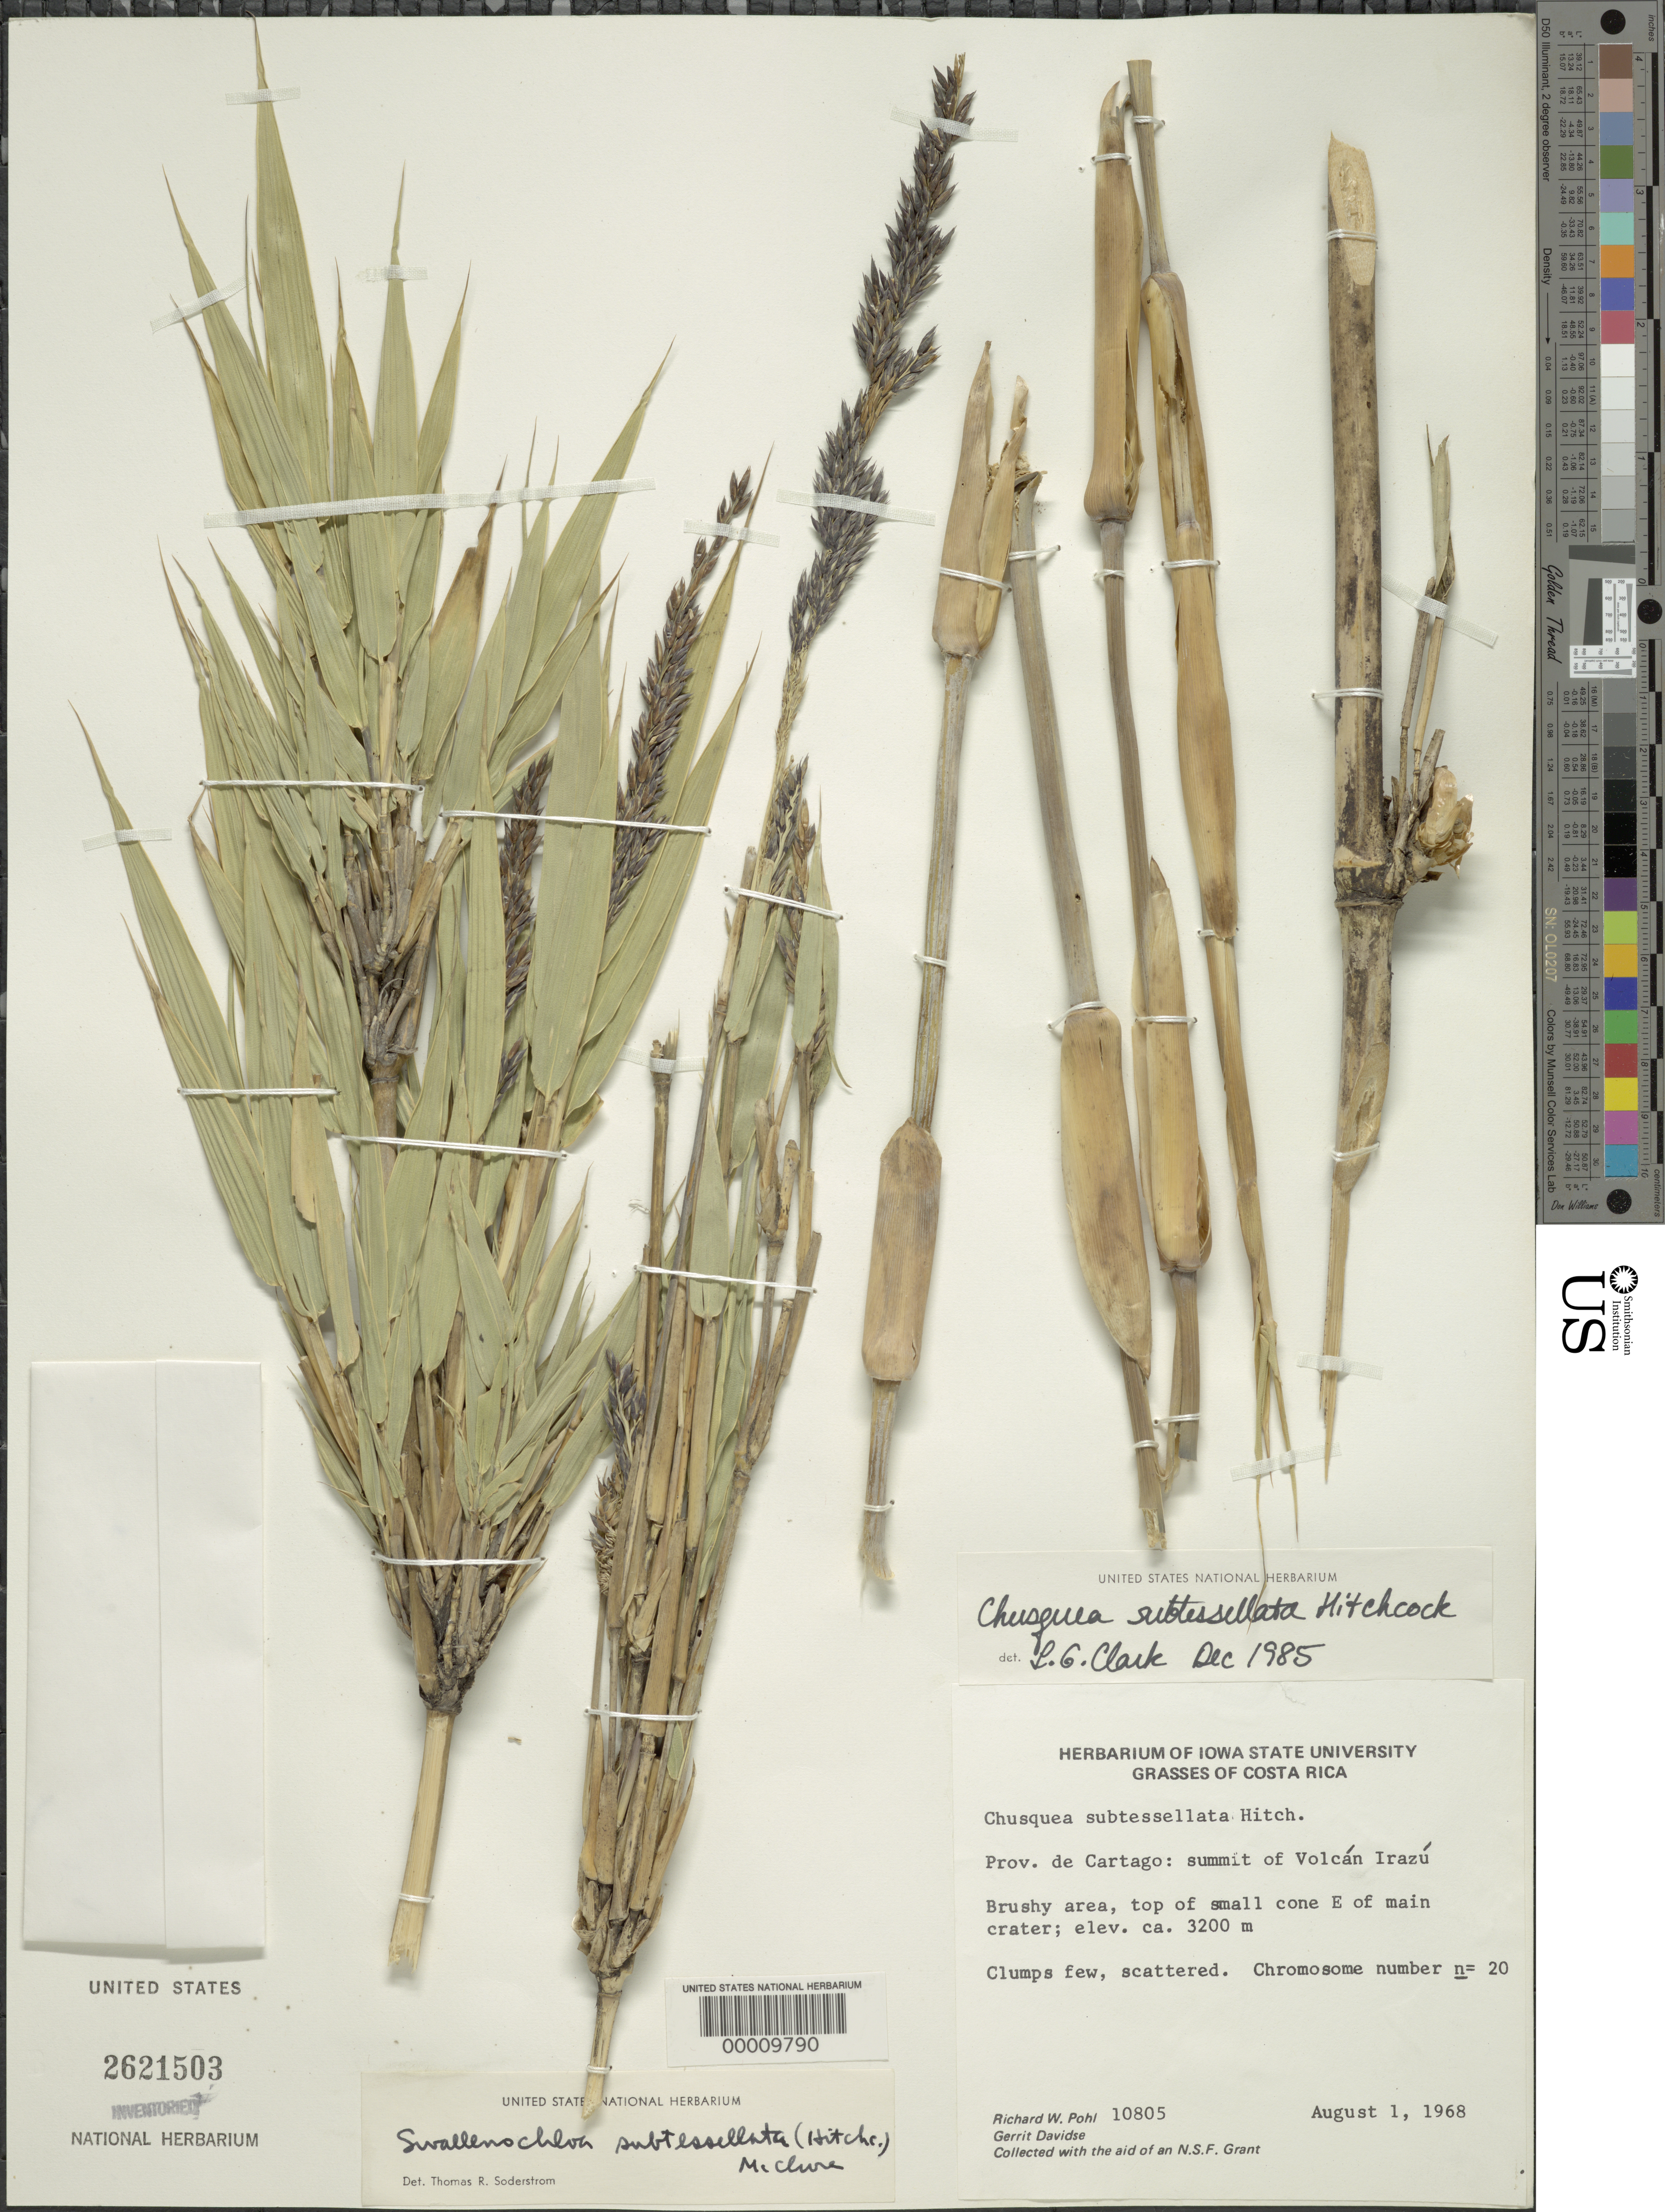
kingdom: Plantae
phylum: Tracheophyta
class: Liliopsida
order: Poales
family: Poaceae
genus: Chusquea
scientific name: Chusquea subtessellata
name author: Hitchc.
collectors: R. W. Pohl & G. Davidse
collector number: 10805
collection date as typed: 01 Aug 1968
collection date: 1968-08-01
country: Costa Rica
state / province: Cartago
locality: Volcan Irazu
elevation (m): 3200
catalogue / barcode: US 2621503